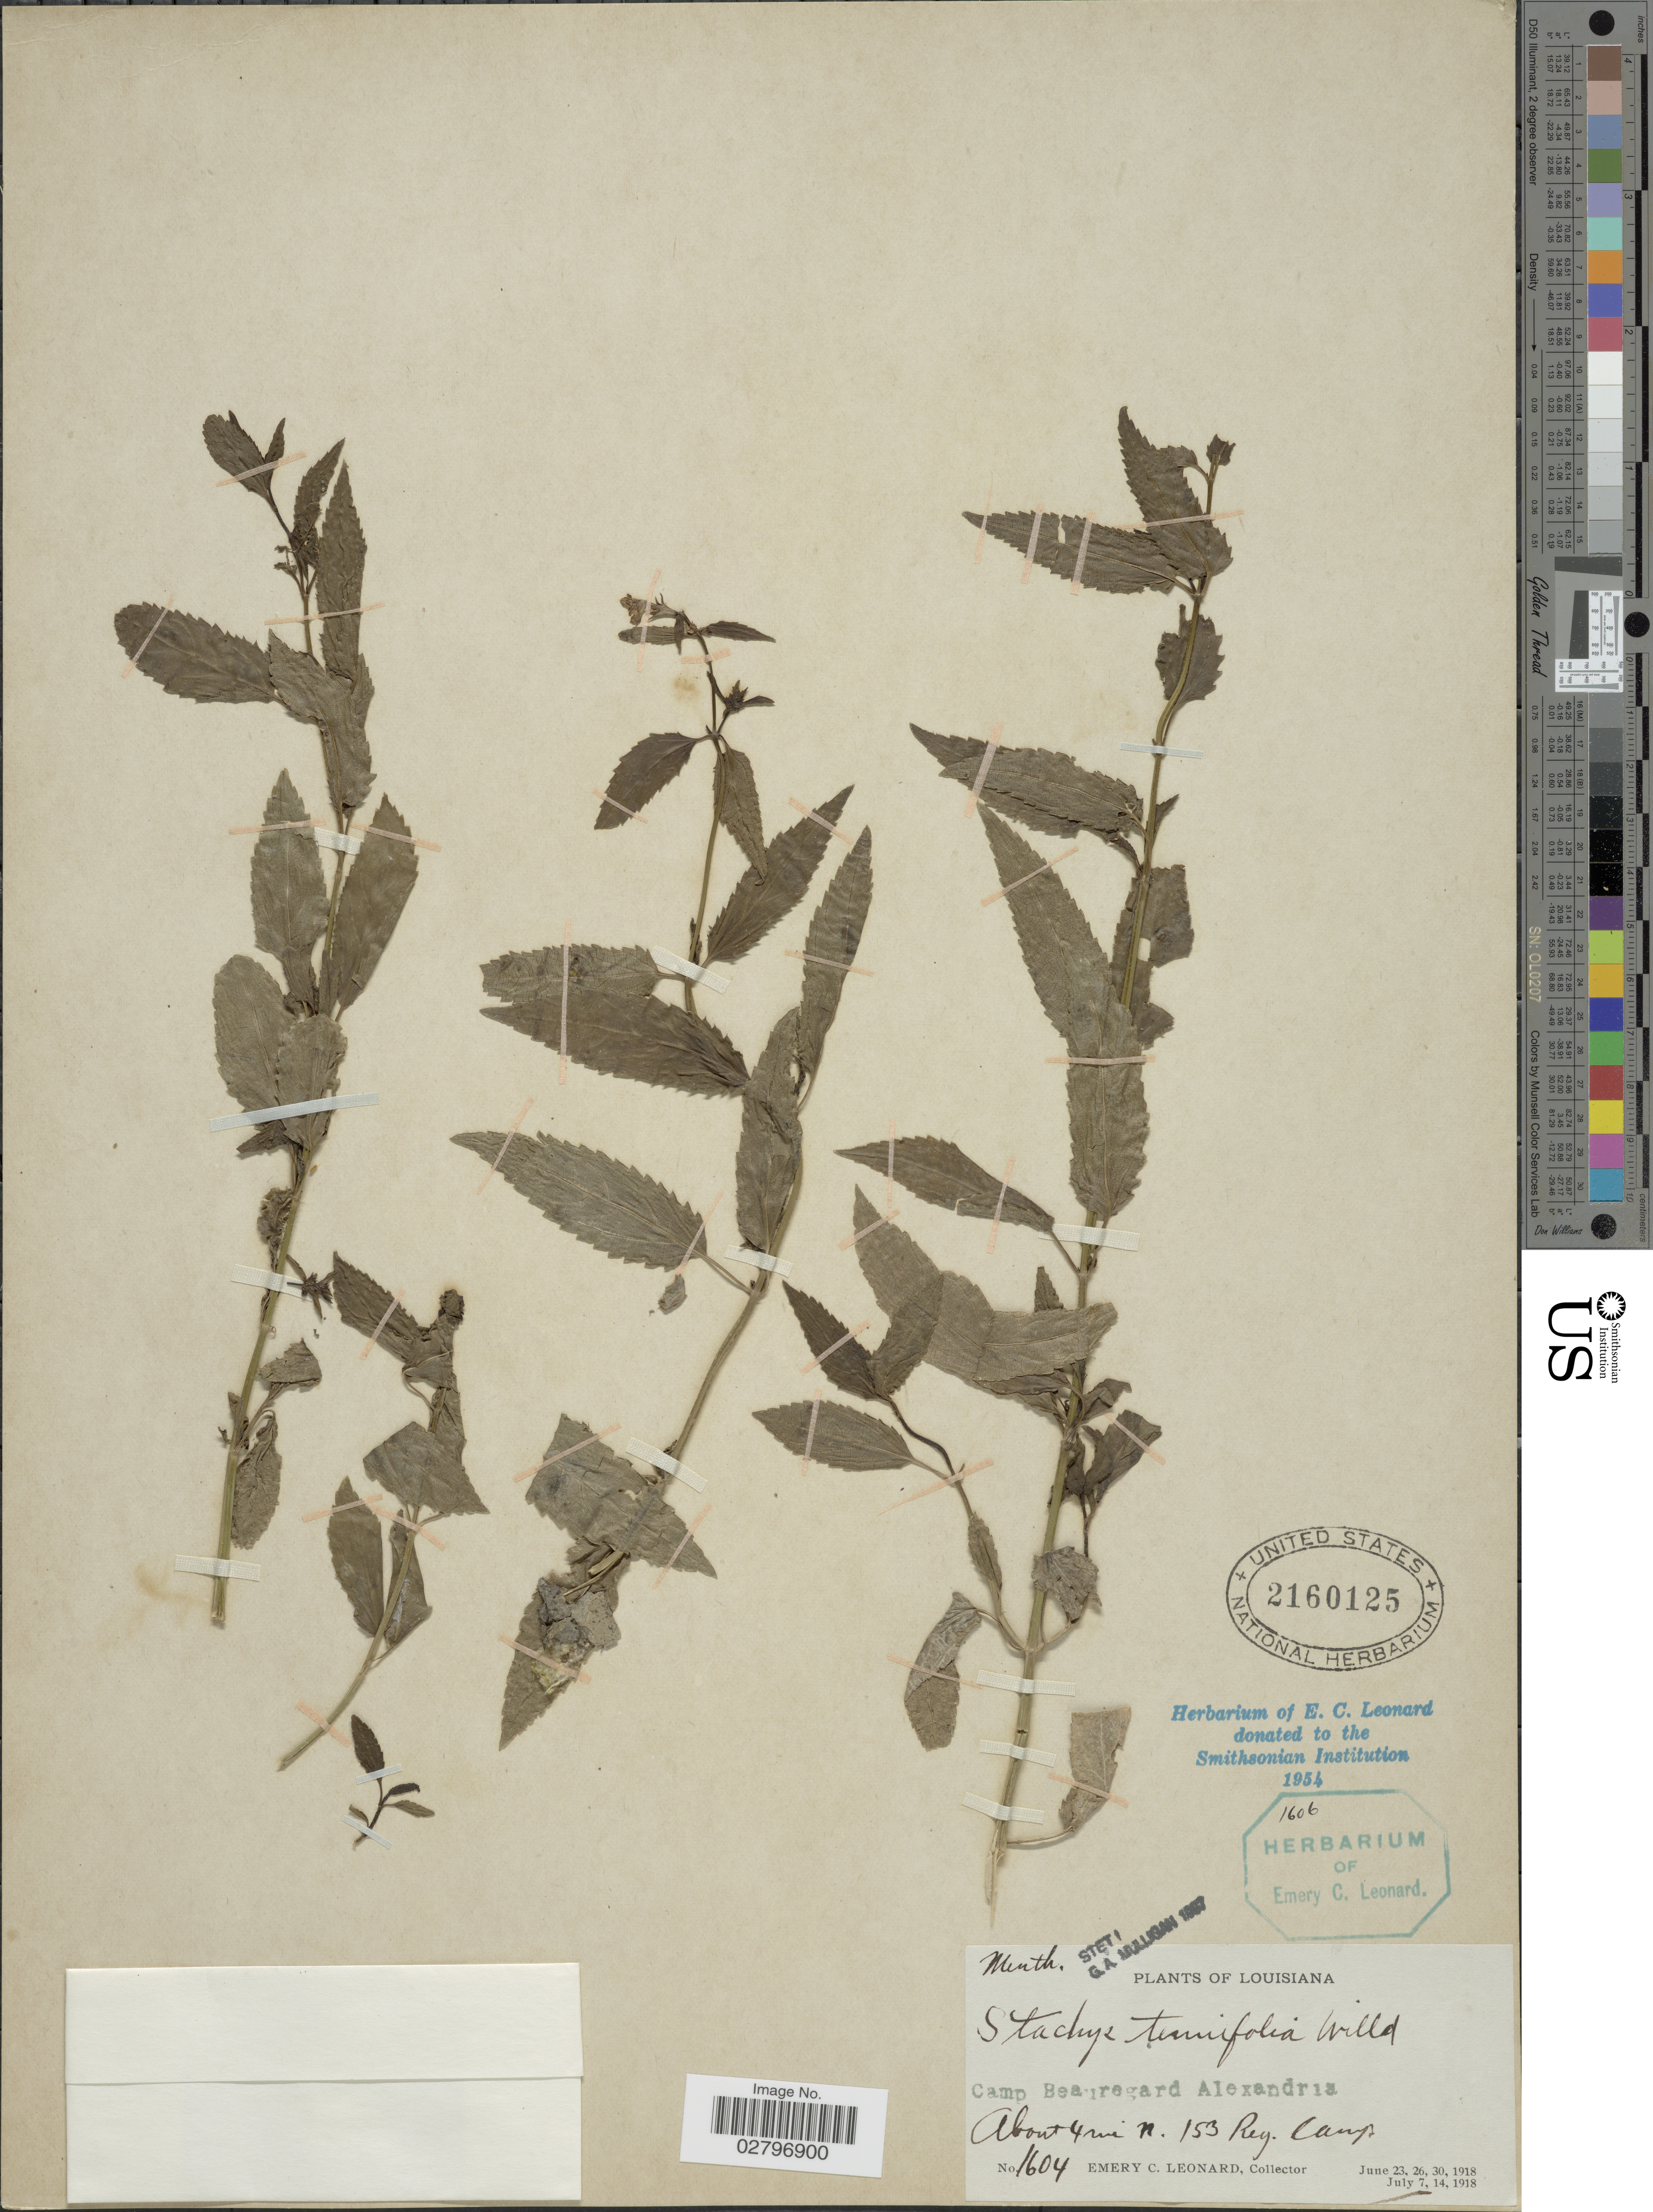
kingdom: Plantae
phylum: Tracheophyta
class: Magnoliopsida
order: Lamiales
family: Lamiaceae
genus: Stachys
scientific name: Stachys tenuifolia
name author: Willd.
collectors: E. C. Leonard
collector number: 1604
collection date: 1918-07-07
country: United States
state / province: Louisiana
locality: Camp Beauregard Alexandria, About 4 mi. n. 153 Reg. Camp.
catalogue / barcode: US 2160125